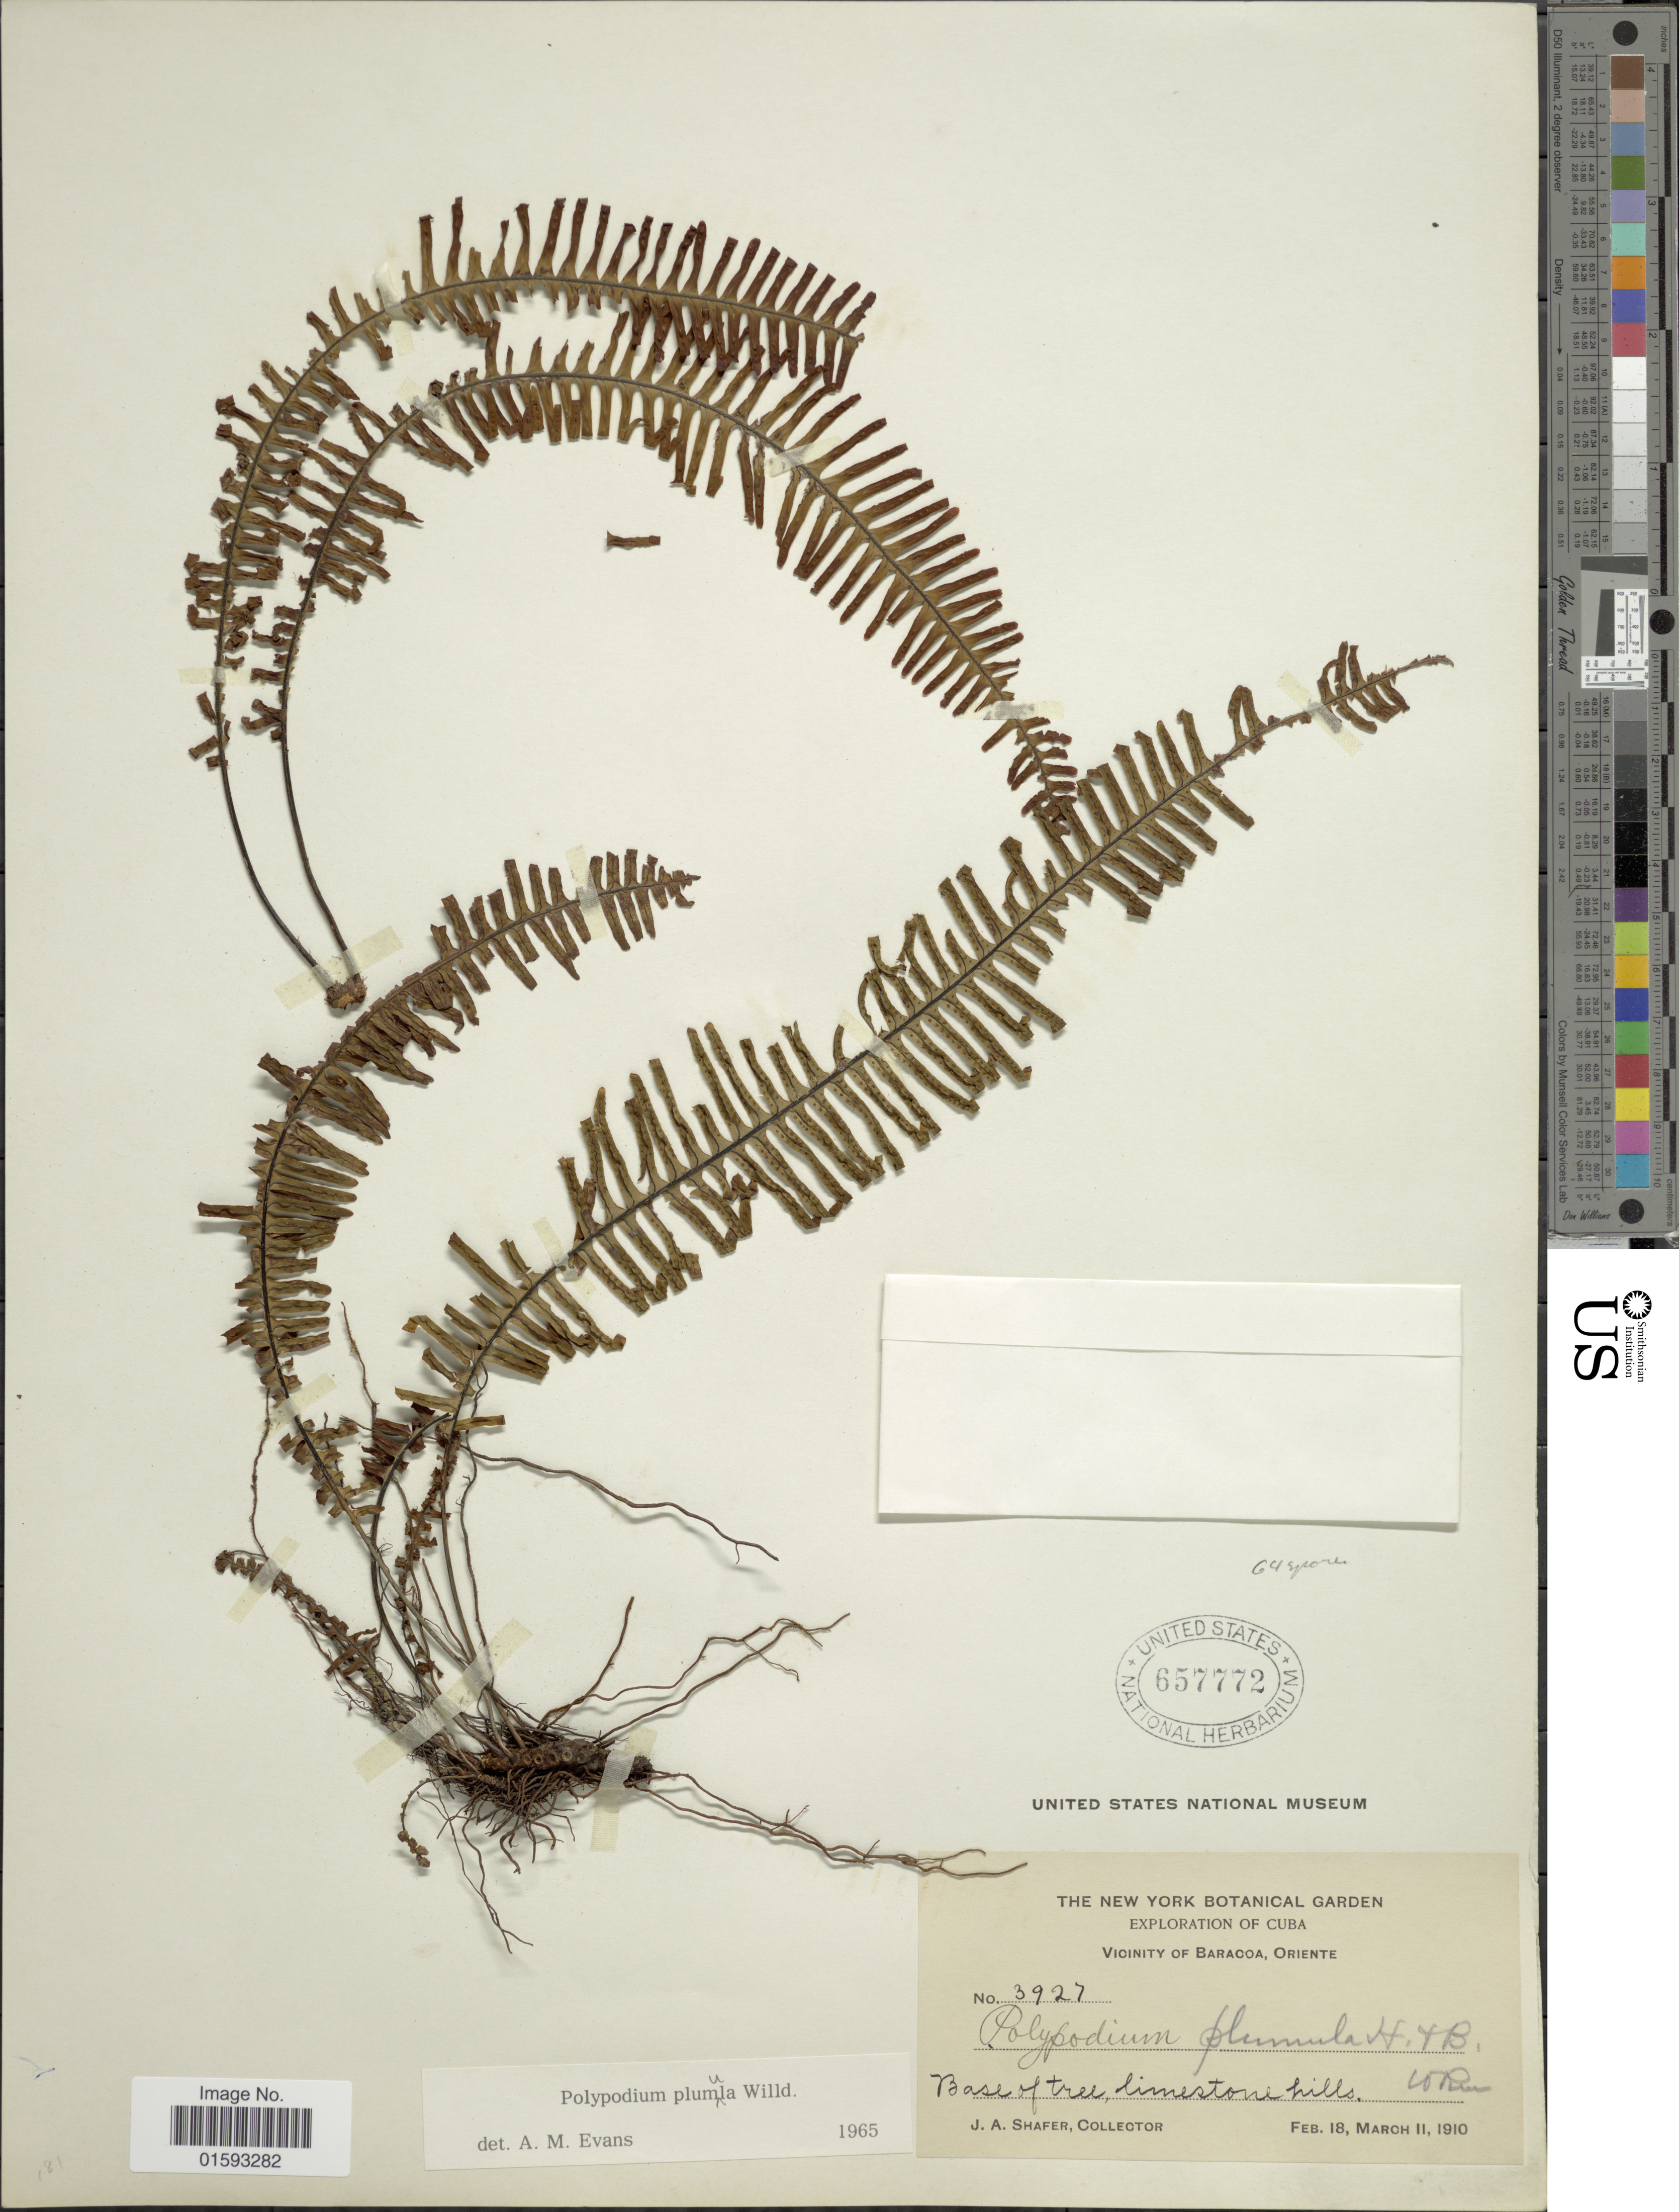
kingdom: Plantae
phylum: Tracheophyta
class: Polypodiopsida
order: Polypodiales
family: Polypodiaceae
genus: Pecluma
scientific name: Pecluma plumula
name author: (Humb. & Bonpl. ex Willd.) M.G. Price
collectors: J. A. Shafer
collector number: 3927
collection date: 1910-02-18/1910-03-11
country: Cuba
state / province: Oriente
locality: Vicinity of Baracoa, base of tree, limestone hills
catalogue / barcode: US 657772